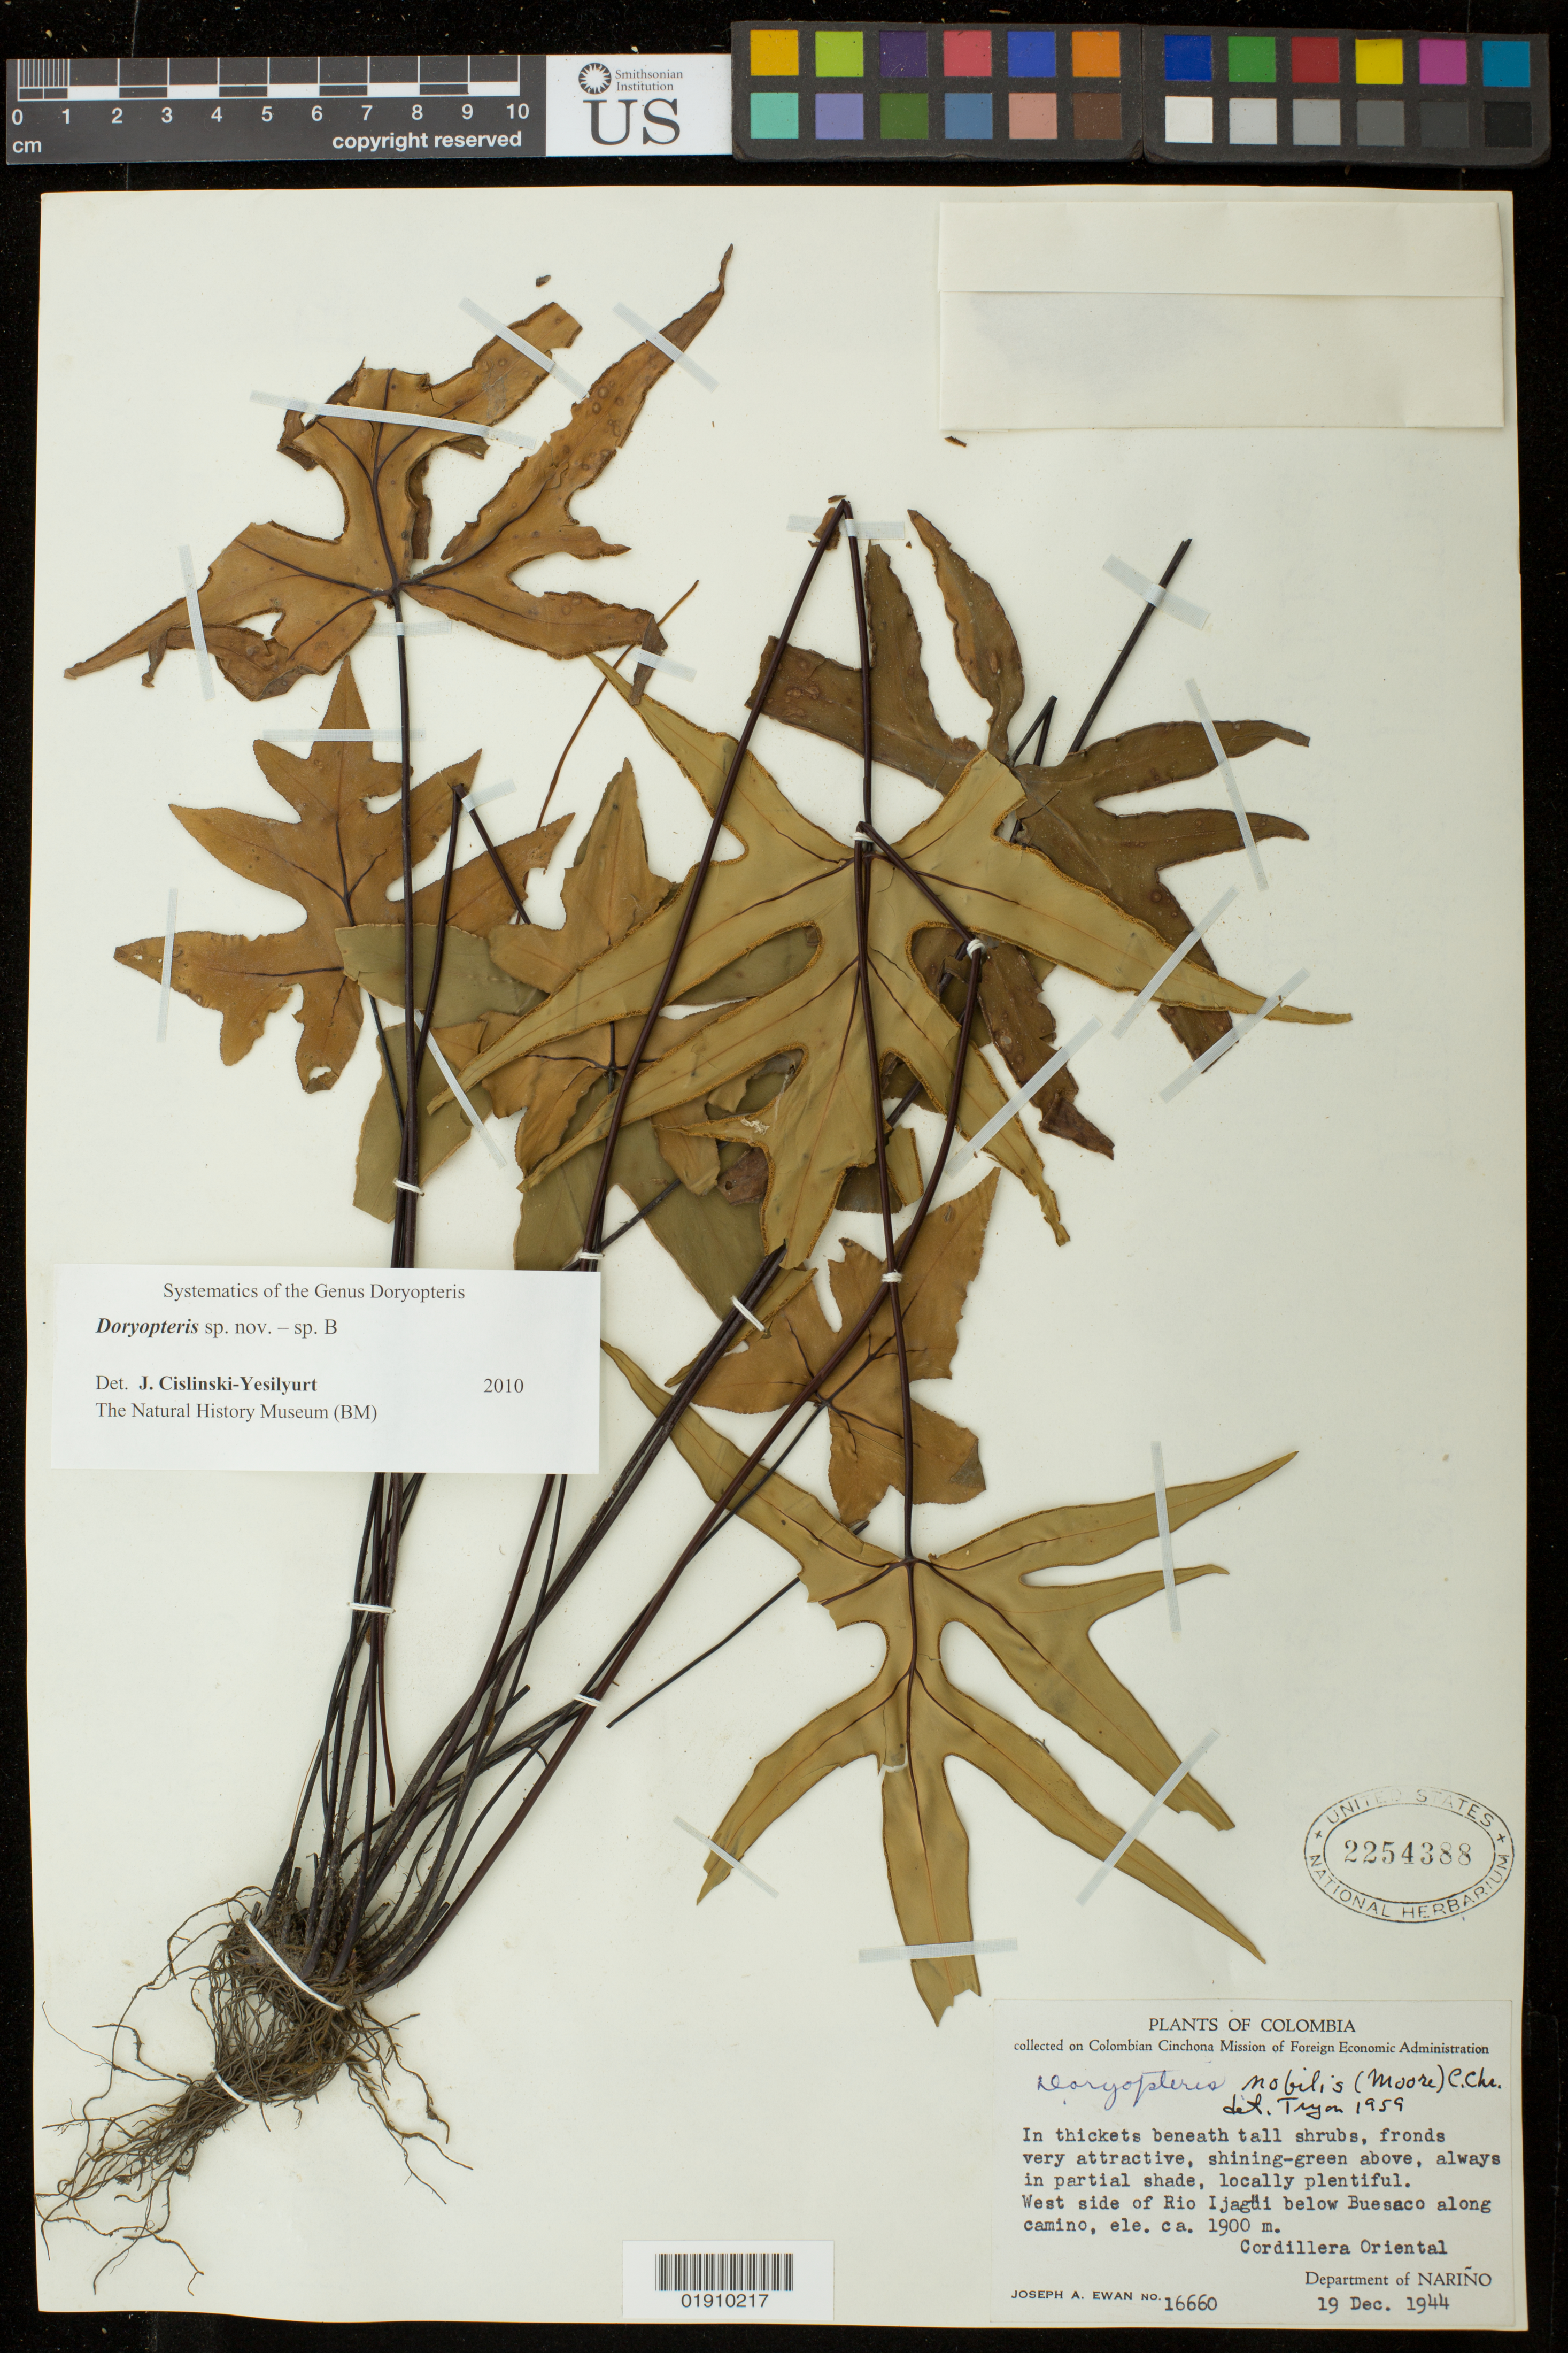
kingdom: Plantae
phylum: Tracheophyta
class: Polypodiopsida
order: Polypodiales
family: Pteridaceae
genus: Doryopteris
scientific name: Doryopteris sp. nov.- sp. b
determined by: Cislinski-Yesilyurt, J.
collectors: J. A. Ewan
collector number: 16660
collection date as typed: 19 Dec. 1944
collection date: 1944-12-19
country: Colombia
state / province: Narino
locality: West side of Rio Ijagui below Buesaco along camino, Cordillera Oriental, Department Nariño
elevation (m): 1900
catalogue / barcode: US 2254388